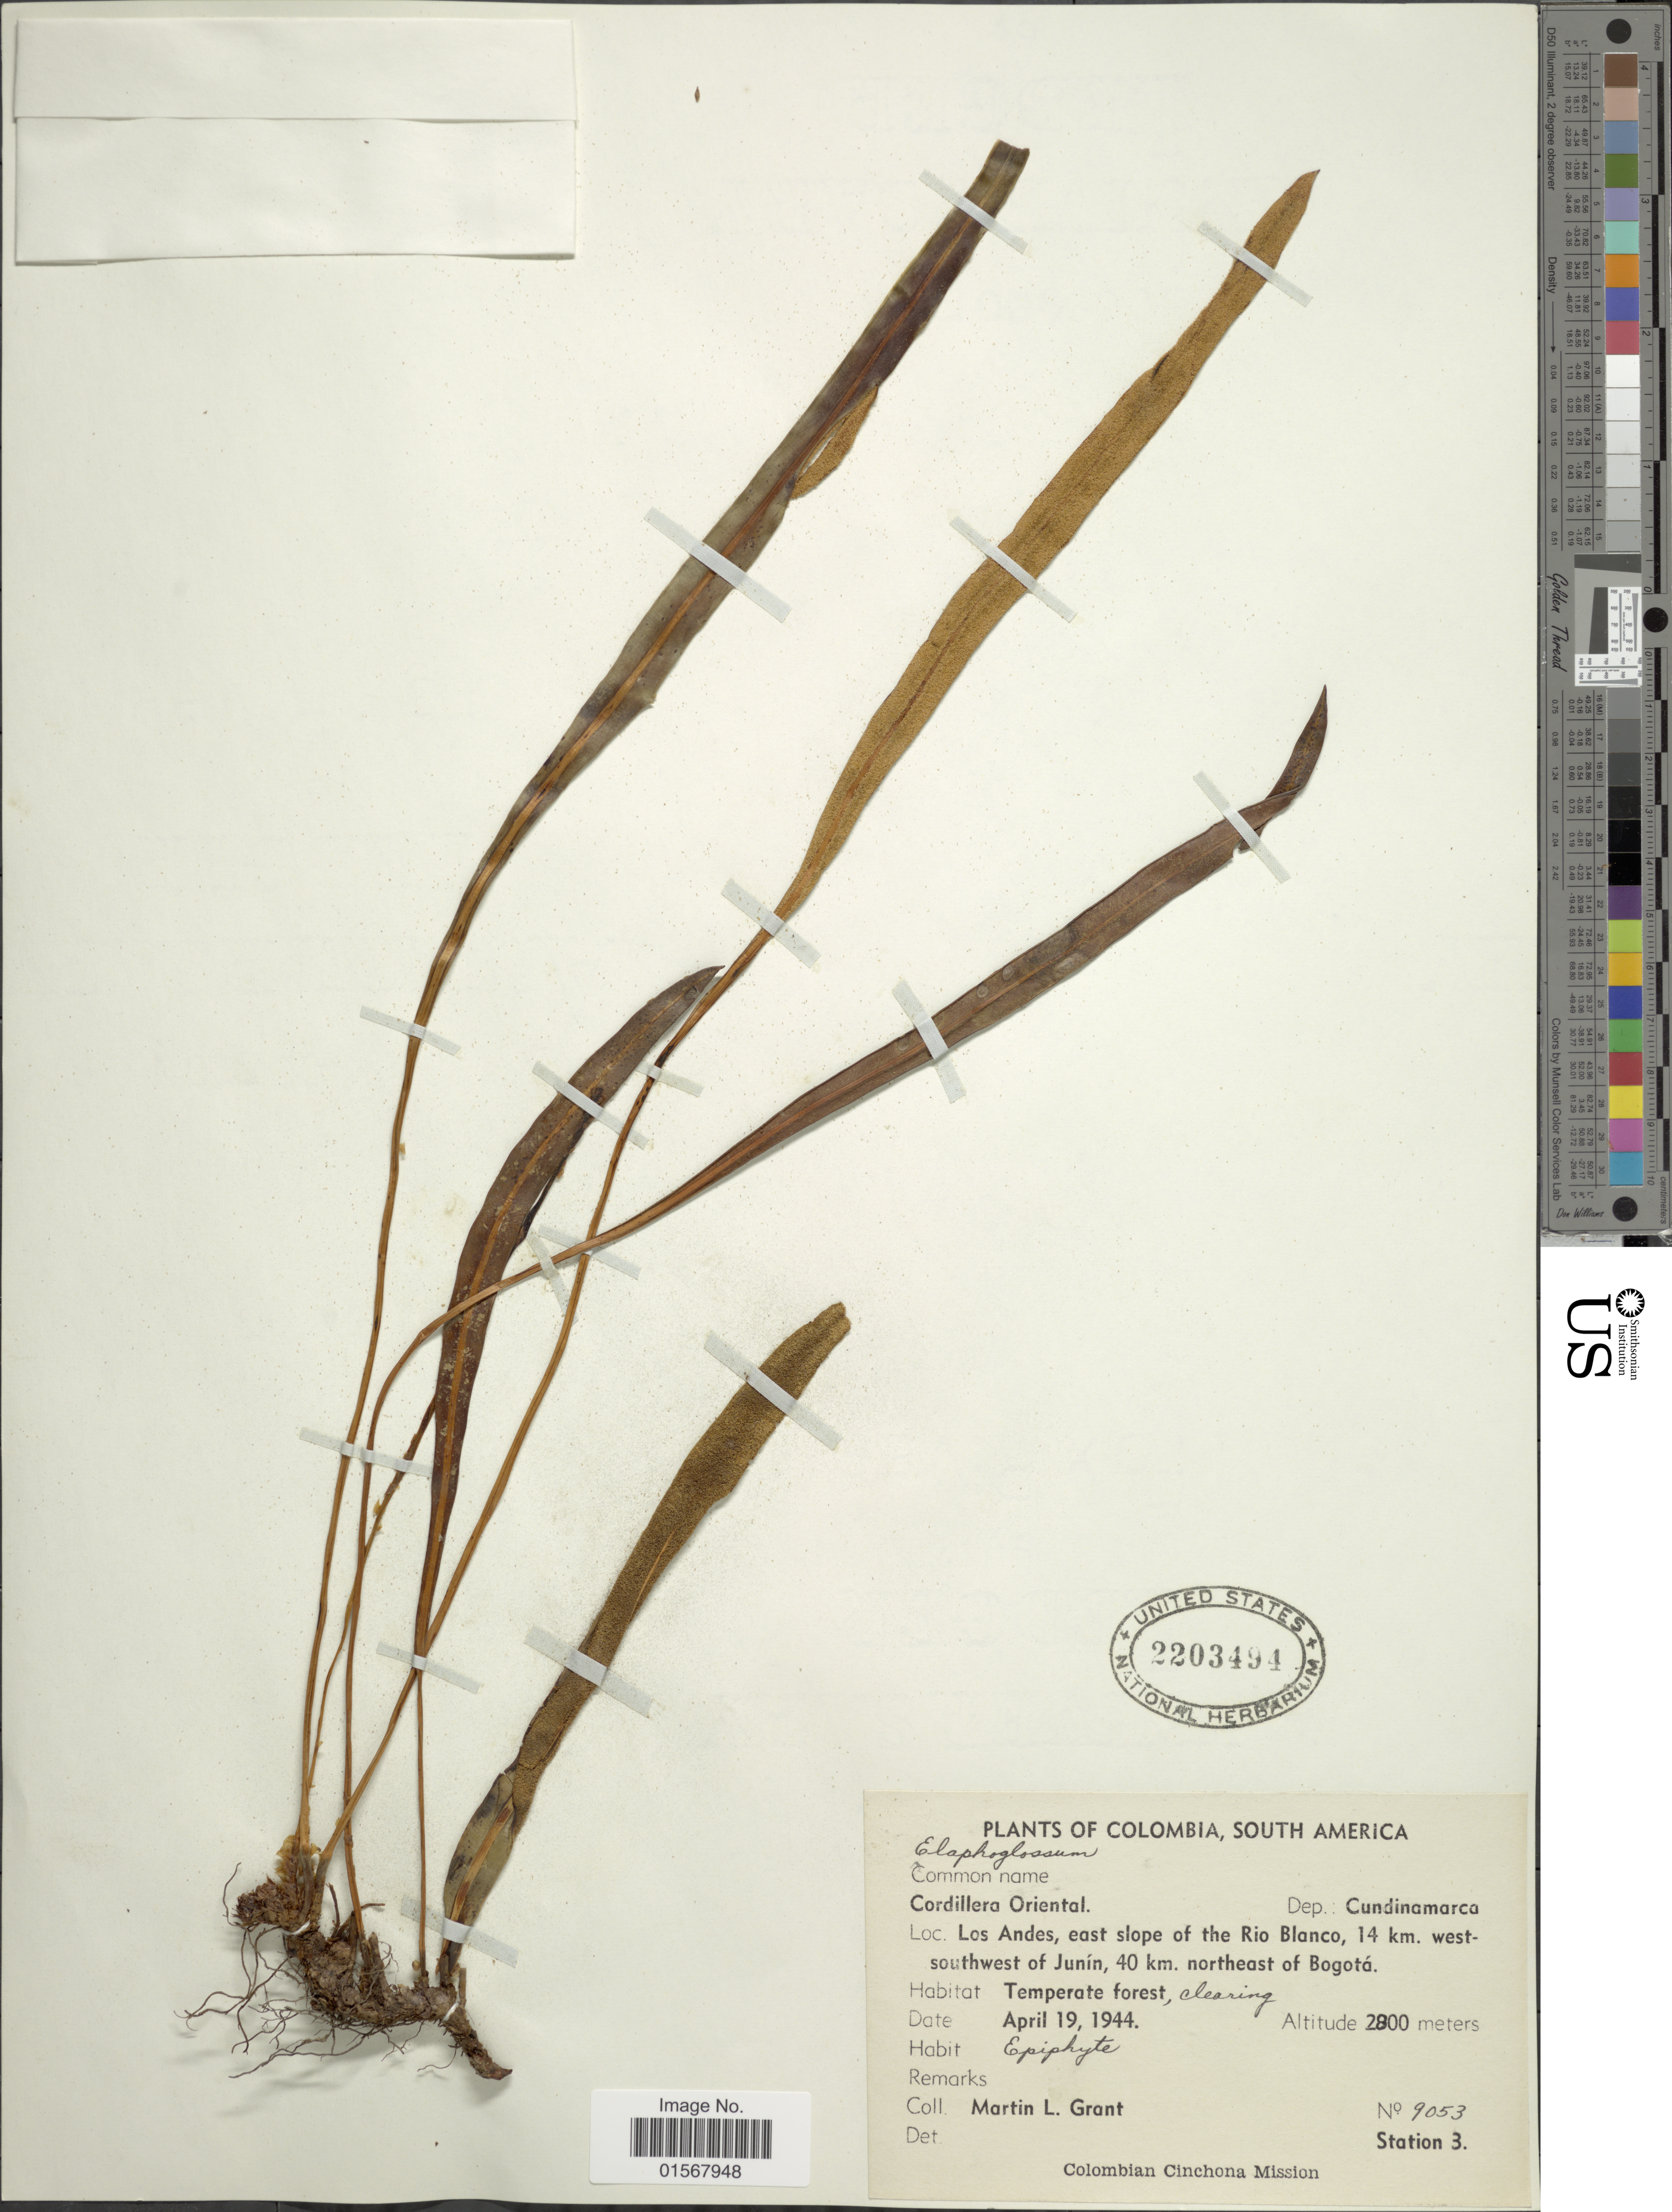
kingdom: Plantae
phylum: Tracheophyta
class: Polypodiopsida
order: Polypodiales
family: Dryopteridaceae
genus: Elaphoglossum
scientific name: Elaphoglossum sp.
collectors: M. L. Grant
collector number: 9053 Station 3?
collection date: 1944-04-19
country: Colombia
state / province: Cundinamarca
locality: Dep.: Cundinamarca, Cordillera Oriental, Los Andes, east slope of the Rio Blanco, 14 km. west-southwest of Junin, 40 km. northeast of Bogota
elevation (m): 2800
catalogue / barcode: US 2203494